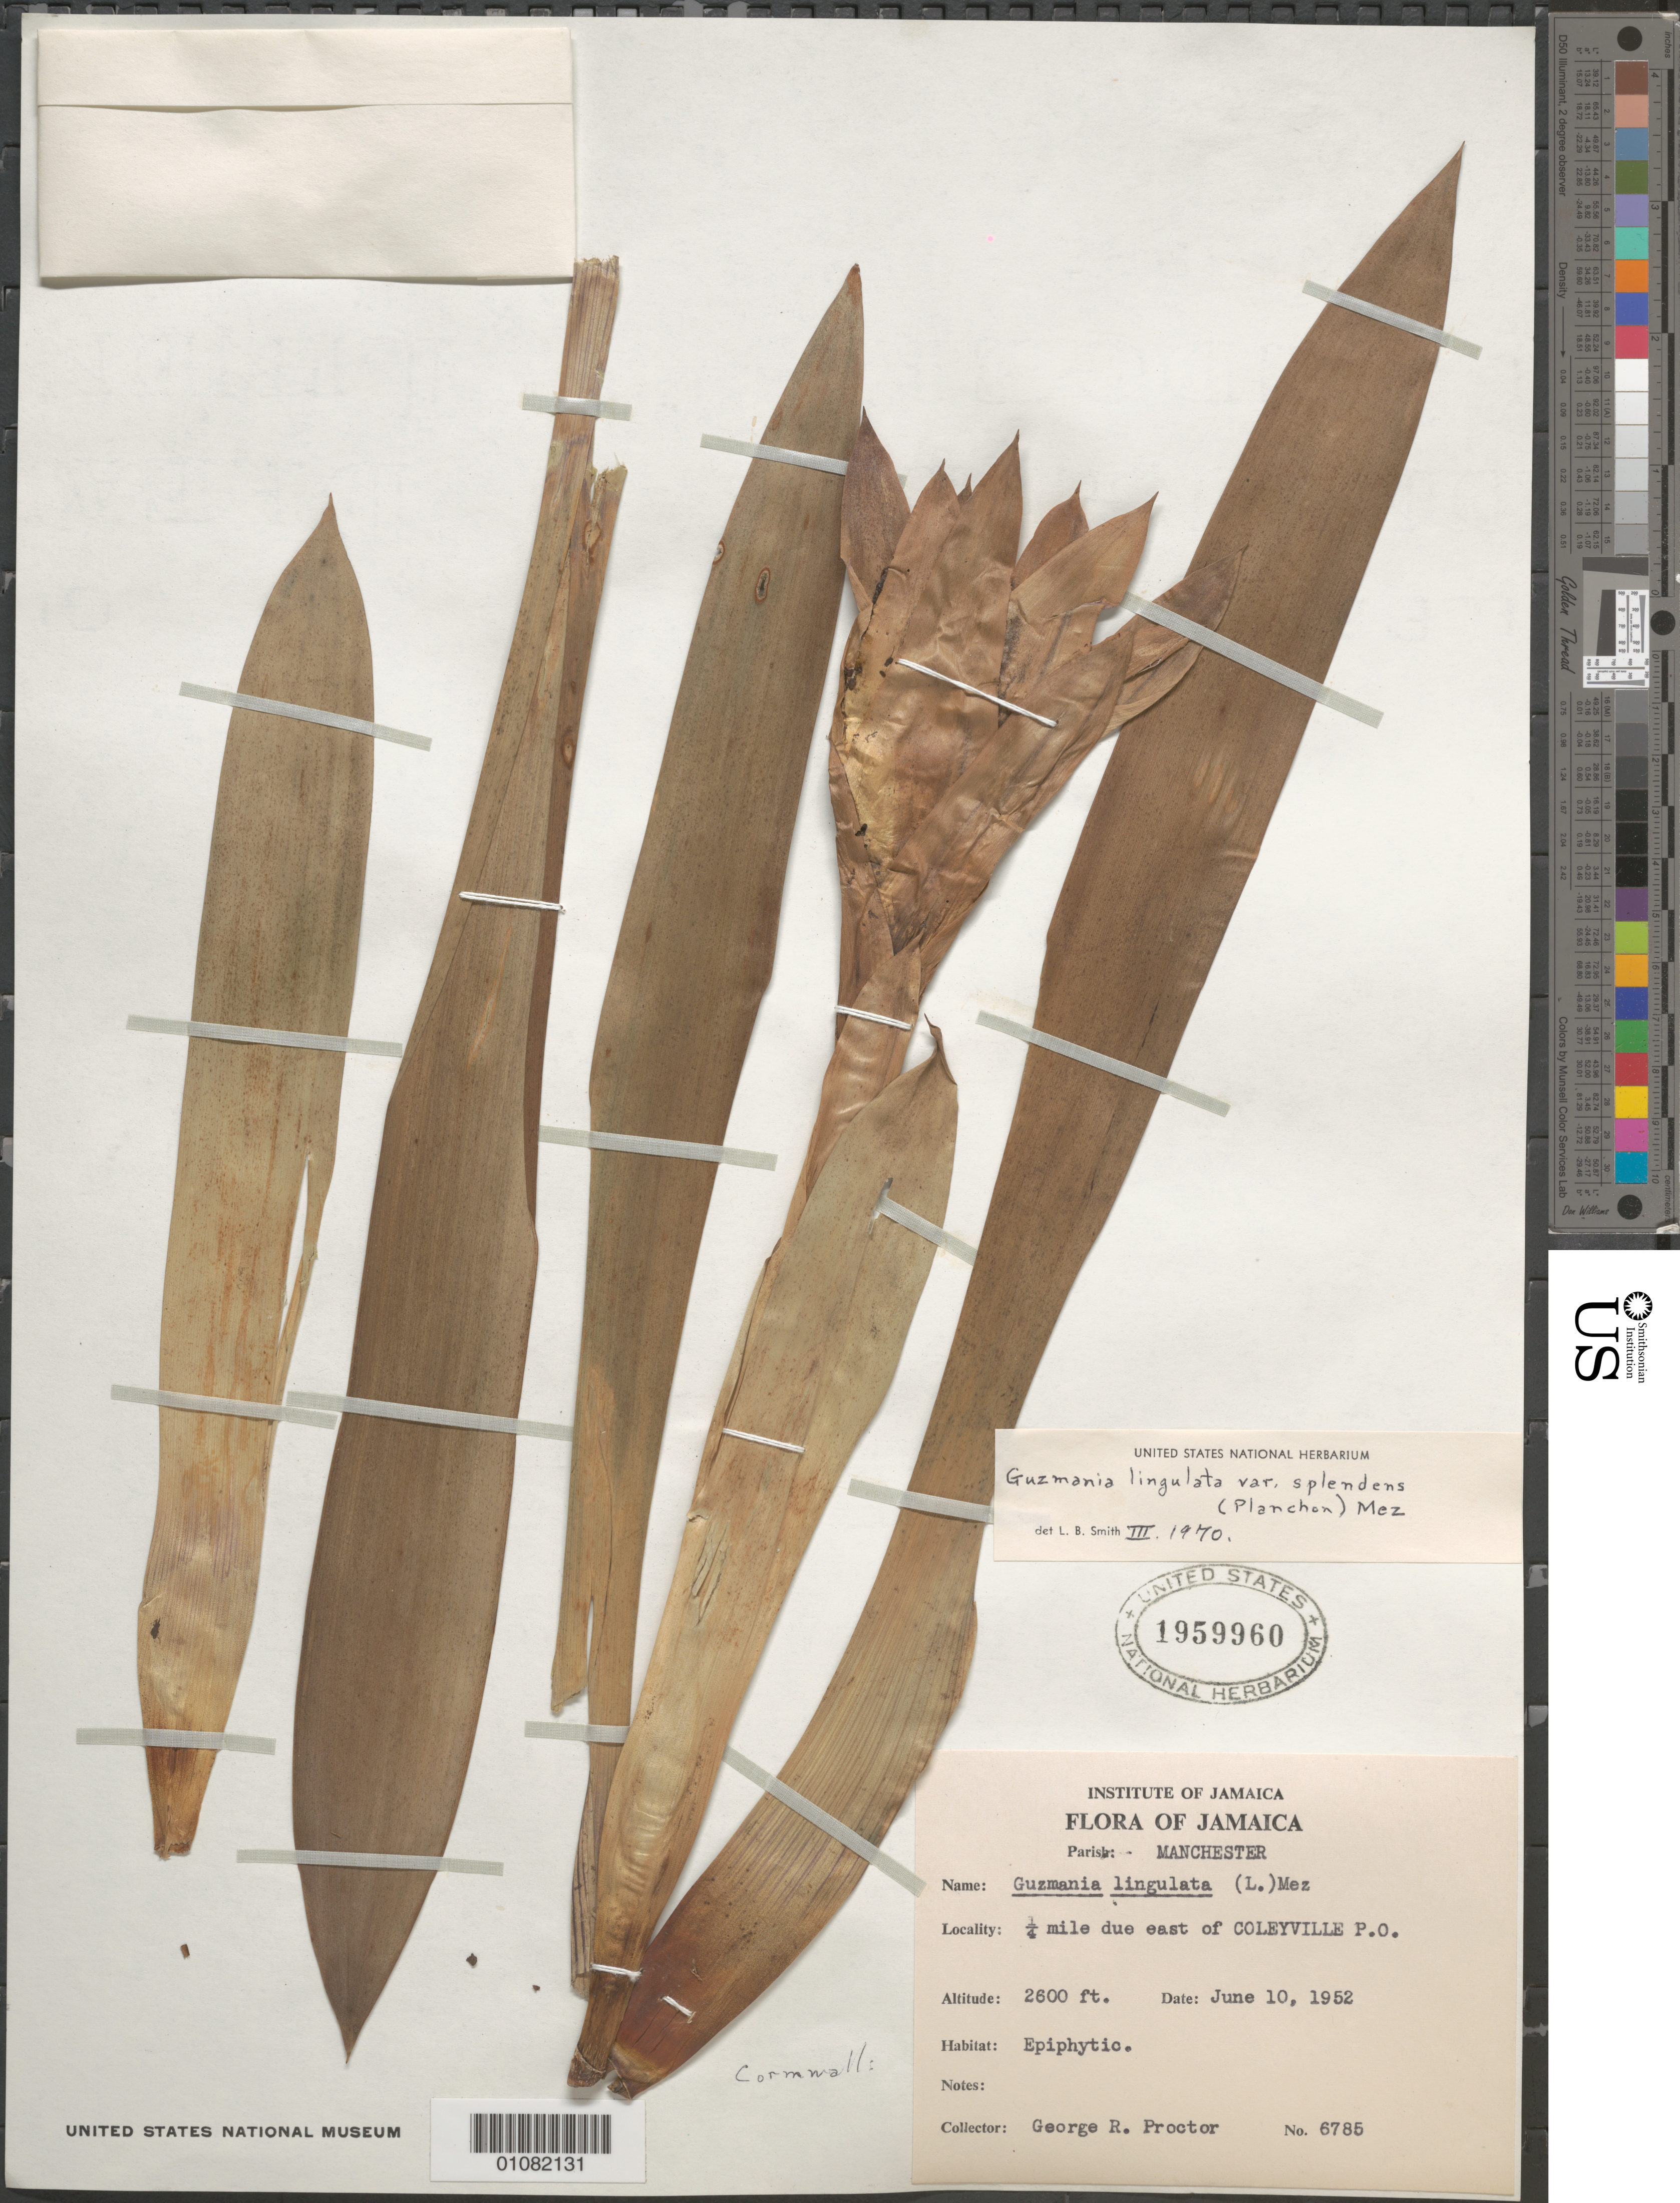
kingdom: Plantae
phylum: Tracheophyta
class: Liliopsida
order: Poales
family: Bromeliaceae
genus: Guzmania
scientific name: Guzmania lingulata var. lingulata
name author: (L.) Mez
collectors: G. R. Proctor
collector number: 6785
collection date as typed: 10 Jun 1952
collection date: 1952-06-10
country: Jamaica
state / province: Manchester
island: Jamaica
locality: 1/4 mile due E of Coleyville P.O.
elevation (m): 792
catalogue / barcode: US 1959960